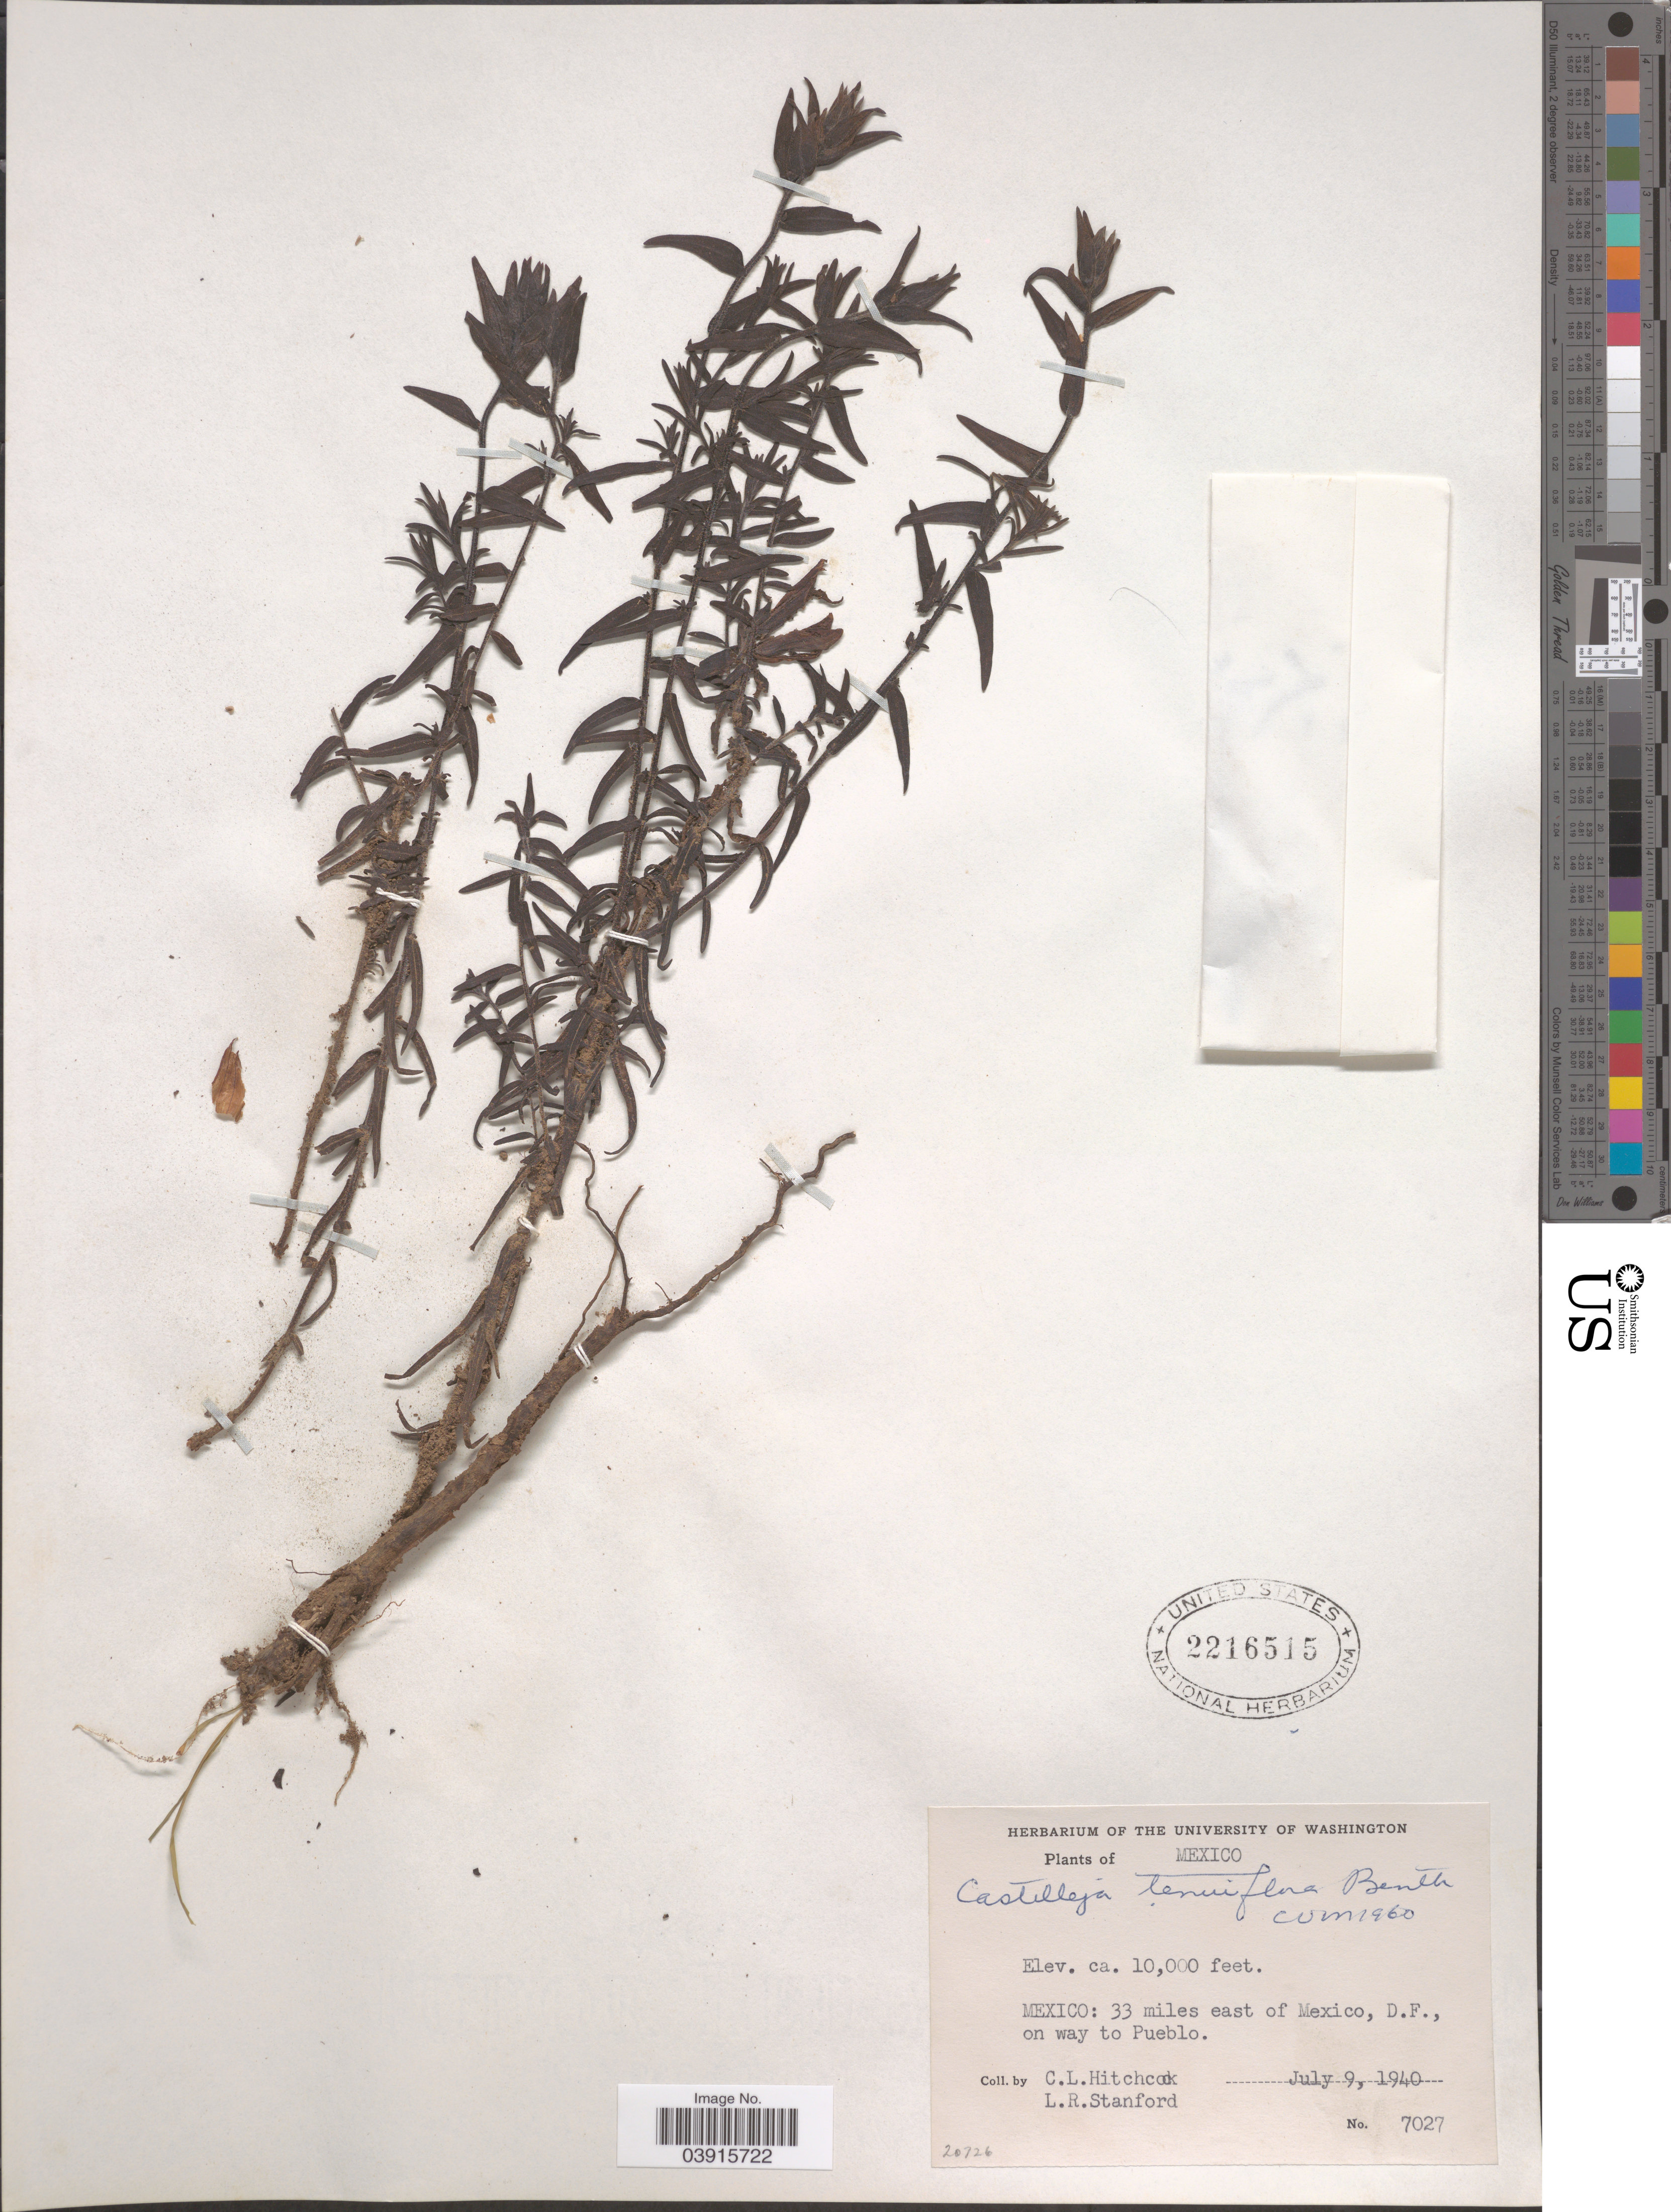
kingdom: Plantae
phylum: Tracheophyta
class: Magnoliopsida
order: Lamiales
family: Orobanchaceae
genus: Castilleja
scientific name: Castilleja tenuiflora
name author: Benth.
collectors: C. L. Hitchcock & L. R. Stanford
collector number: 7027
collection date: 1940-07-09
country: Mexico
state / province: México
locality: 33 miles east of Mexico, D. F., on way to Pueblo.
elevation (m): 3048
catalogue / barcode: US 2216515